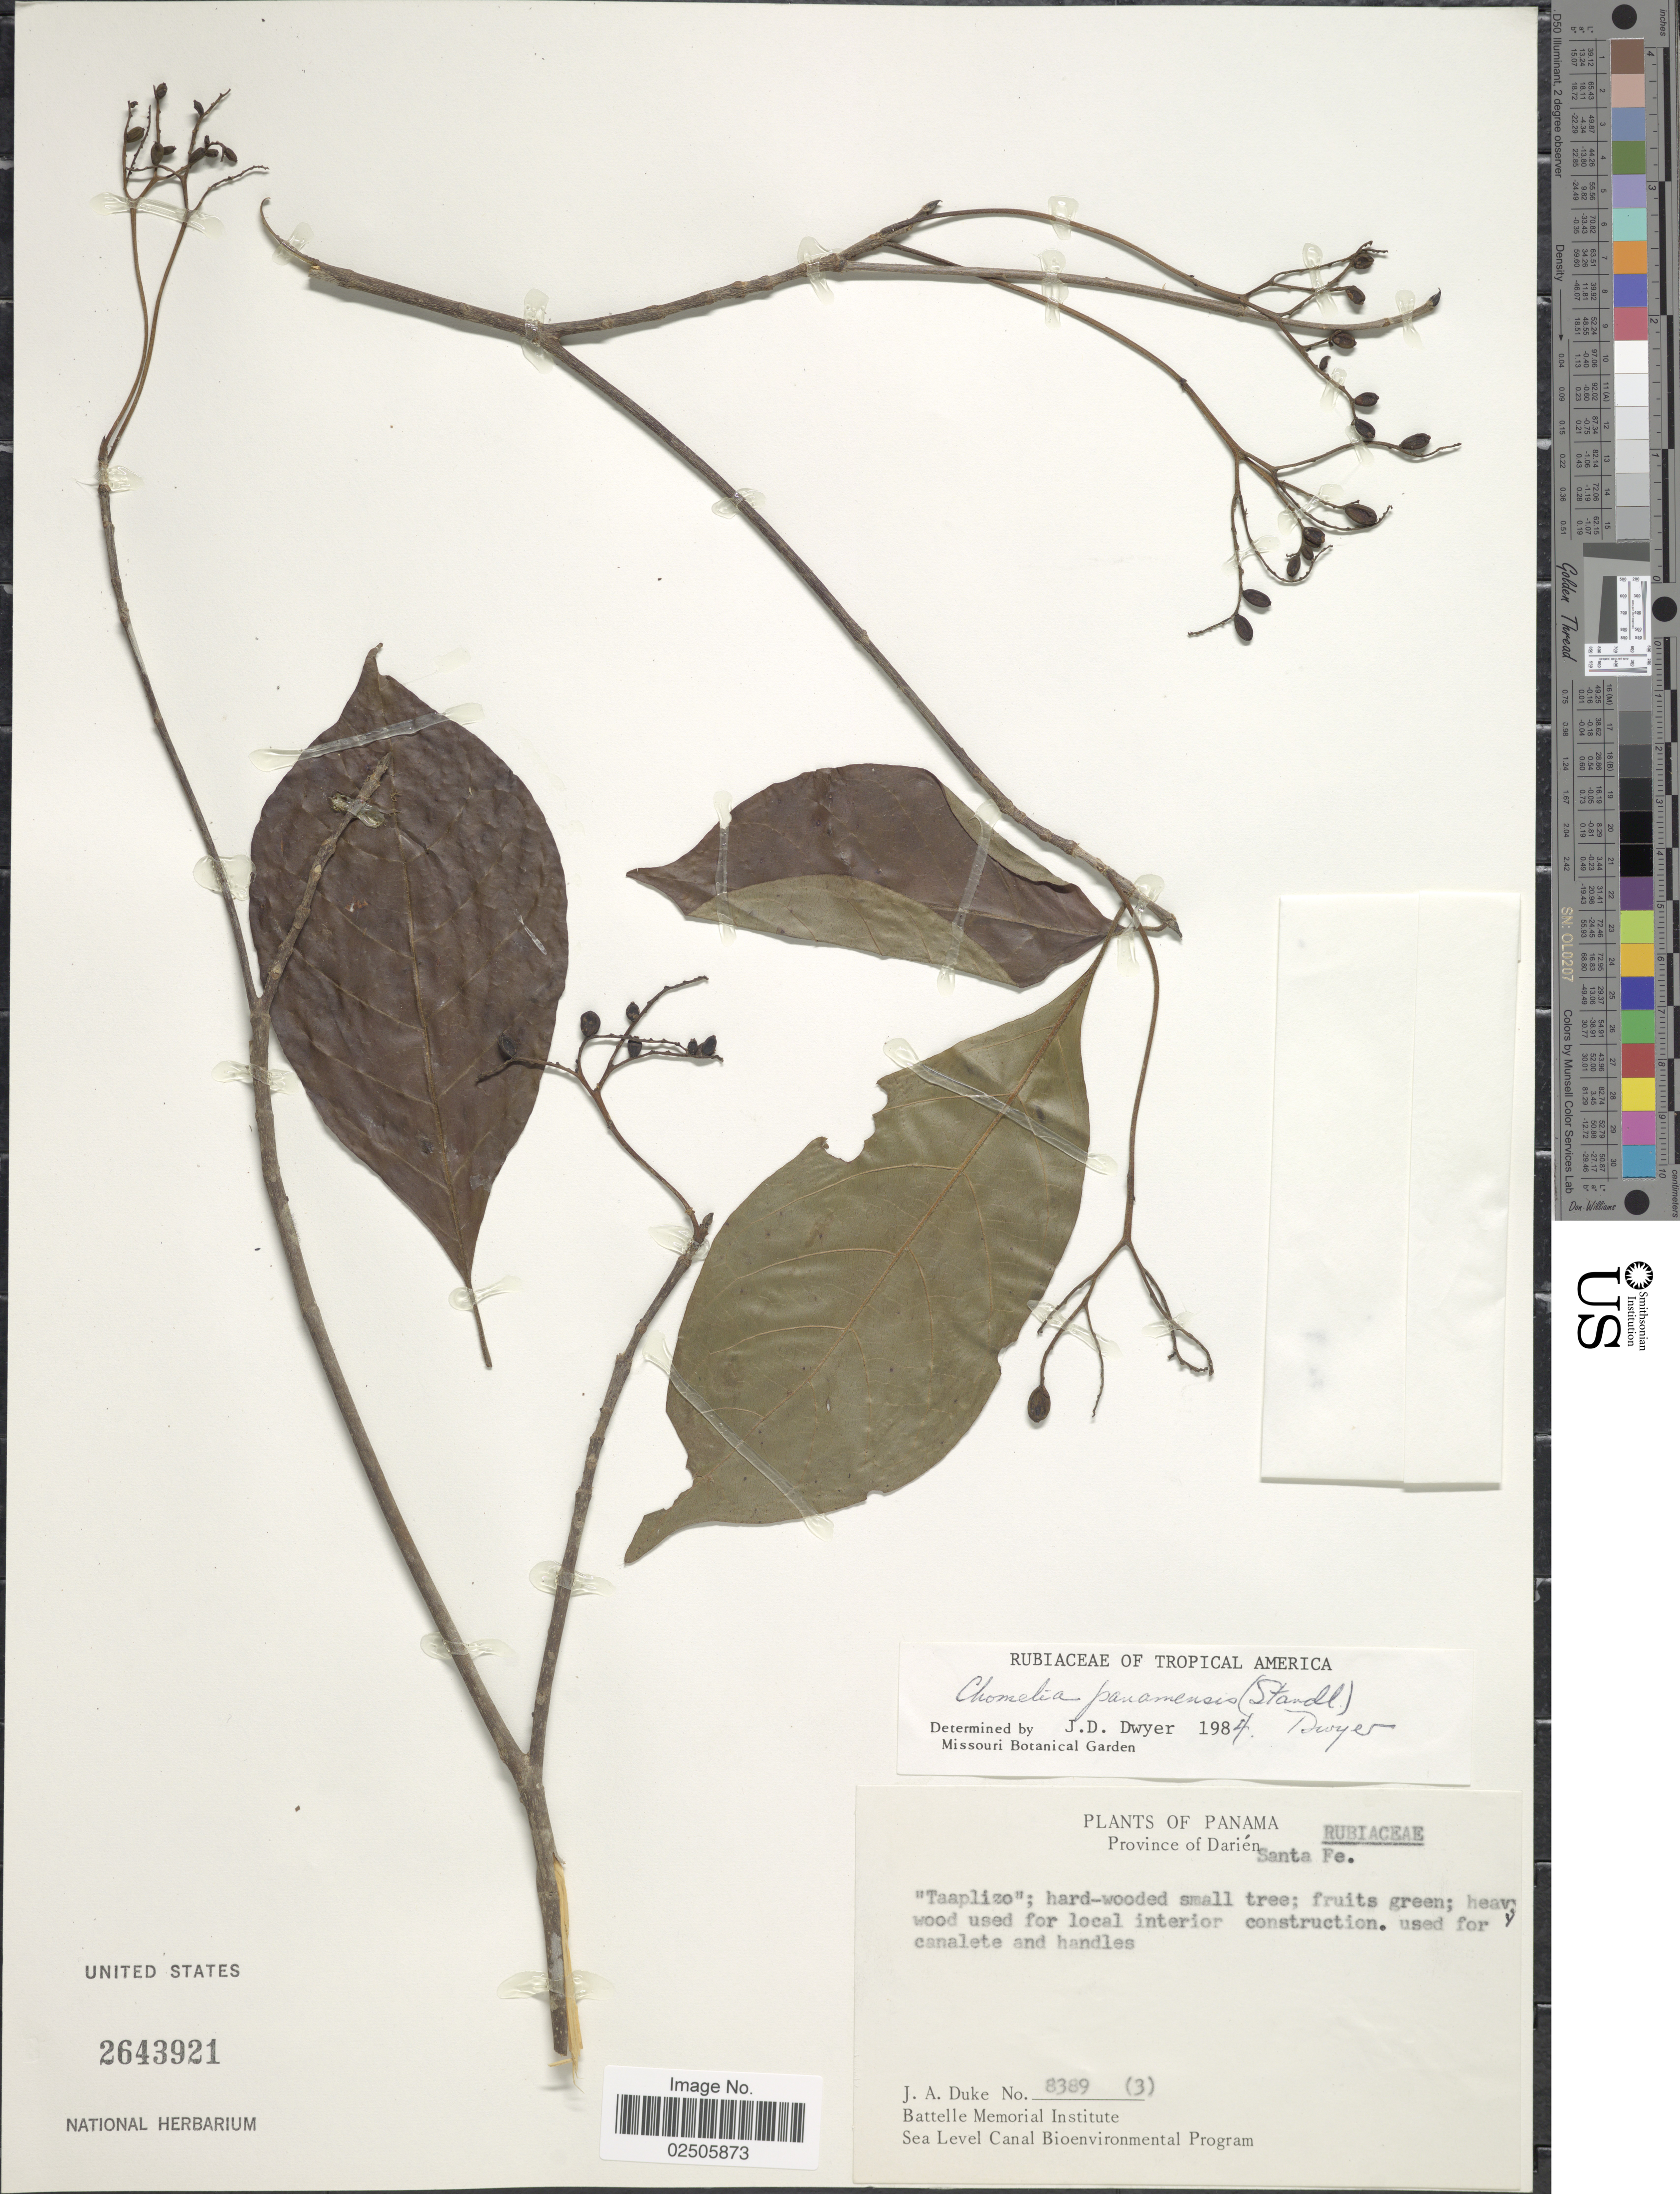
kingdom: Plantae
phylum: Tracheophyta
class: Magnoliopsida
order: Gentianales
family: Rubiaceae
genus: Chomelia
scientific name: Chomelia panamensis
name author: (Standl.) Dwyer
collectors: J. A. Duke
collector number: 8389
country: Panama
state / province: Darién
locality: Santa Fe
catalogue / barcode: US 2643921